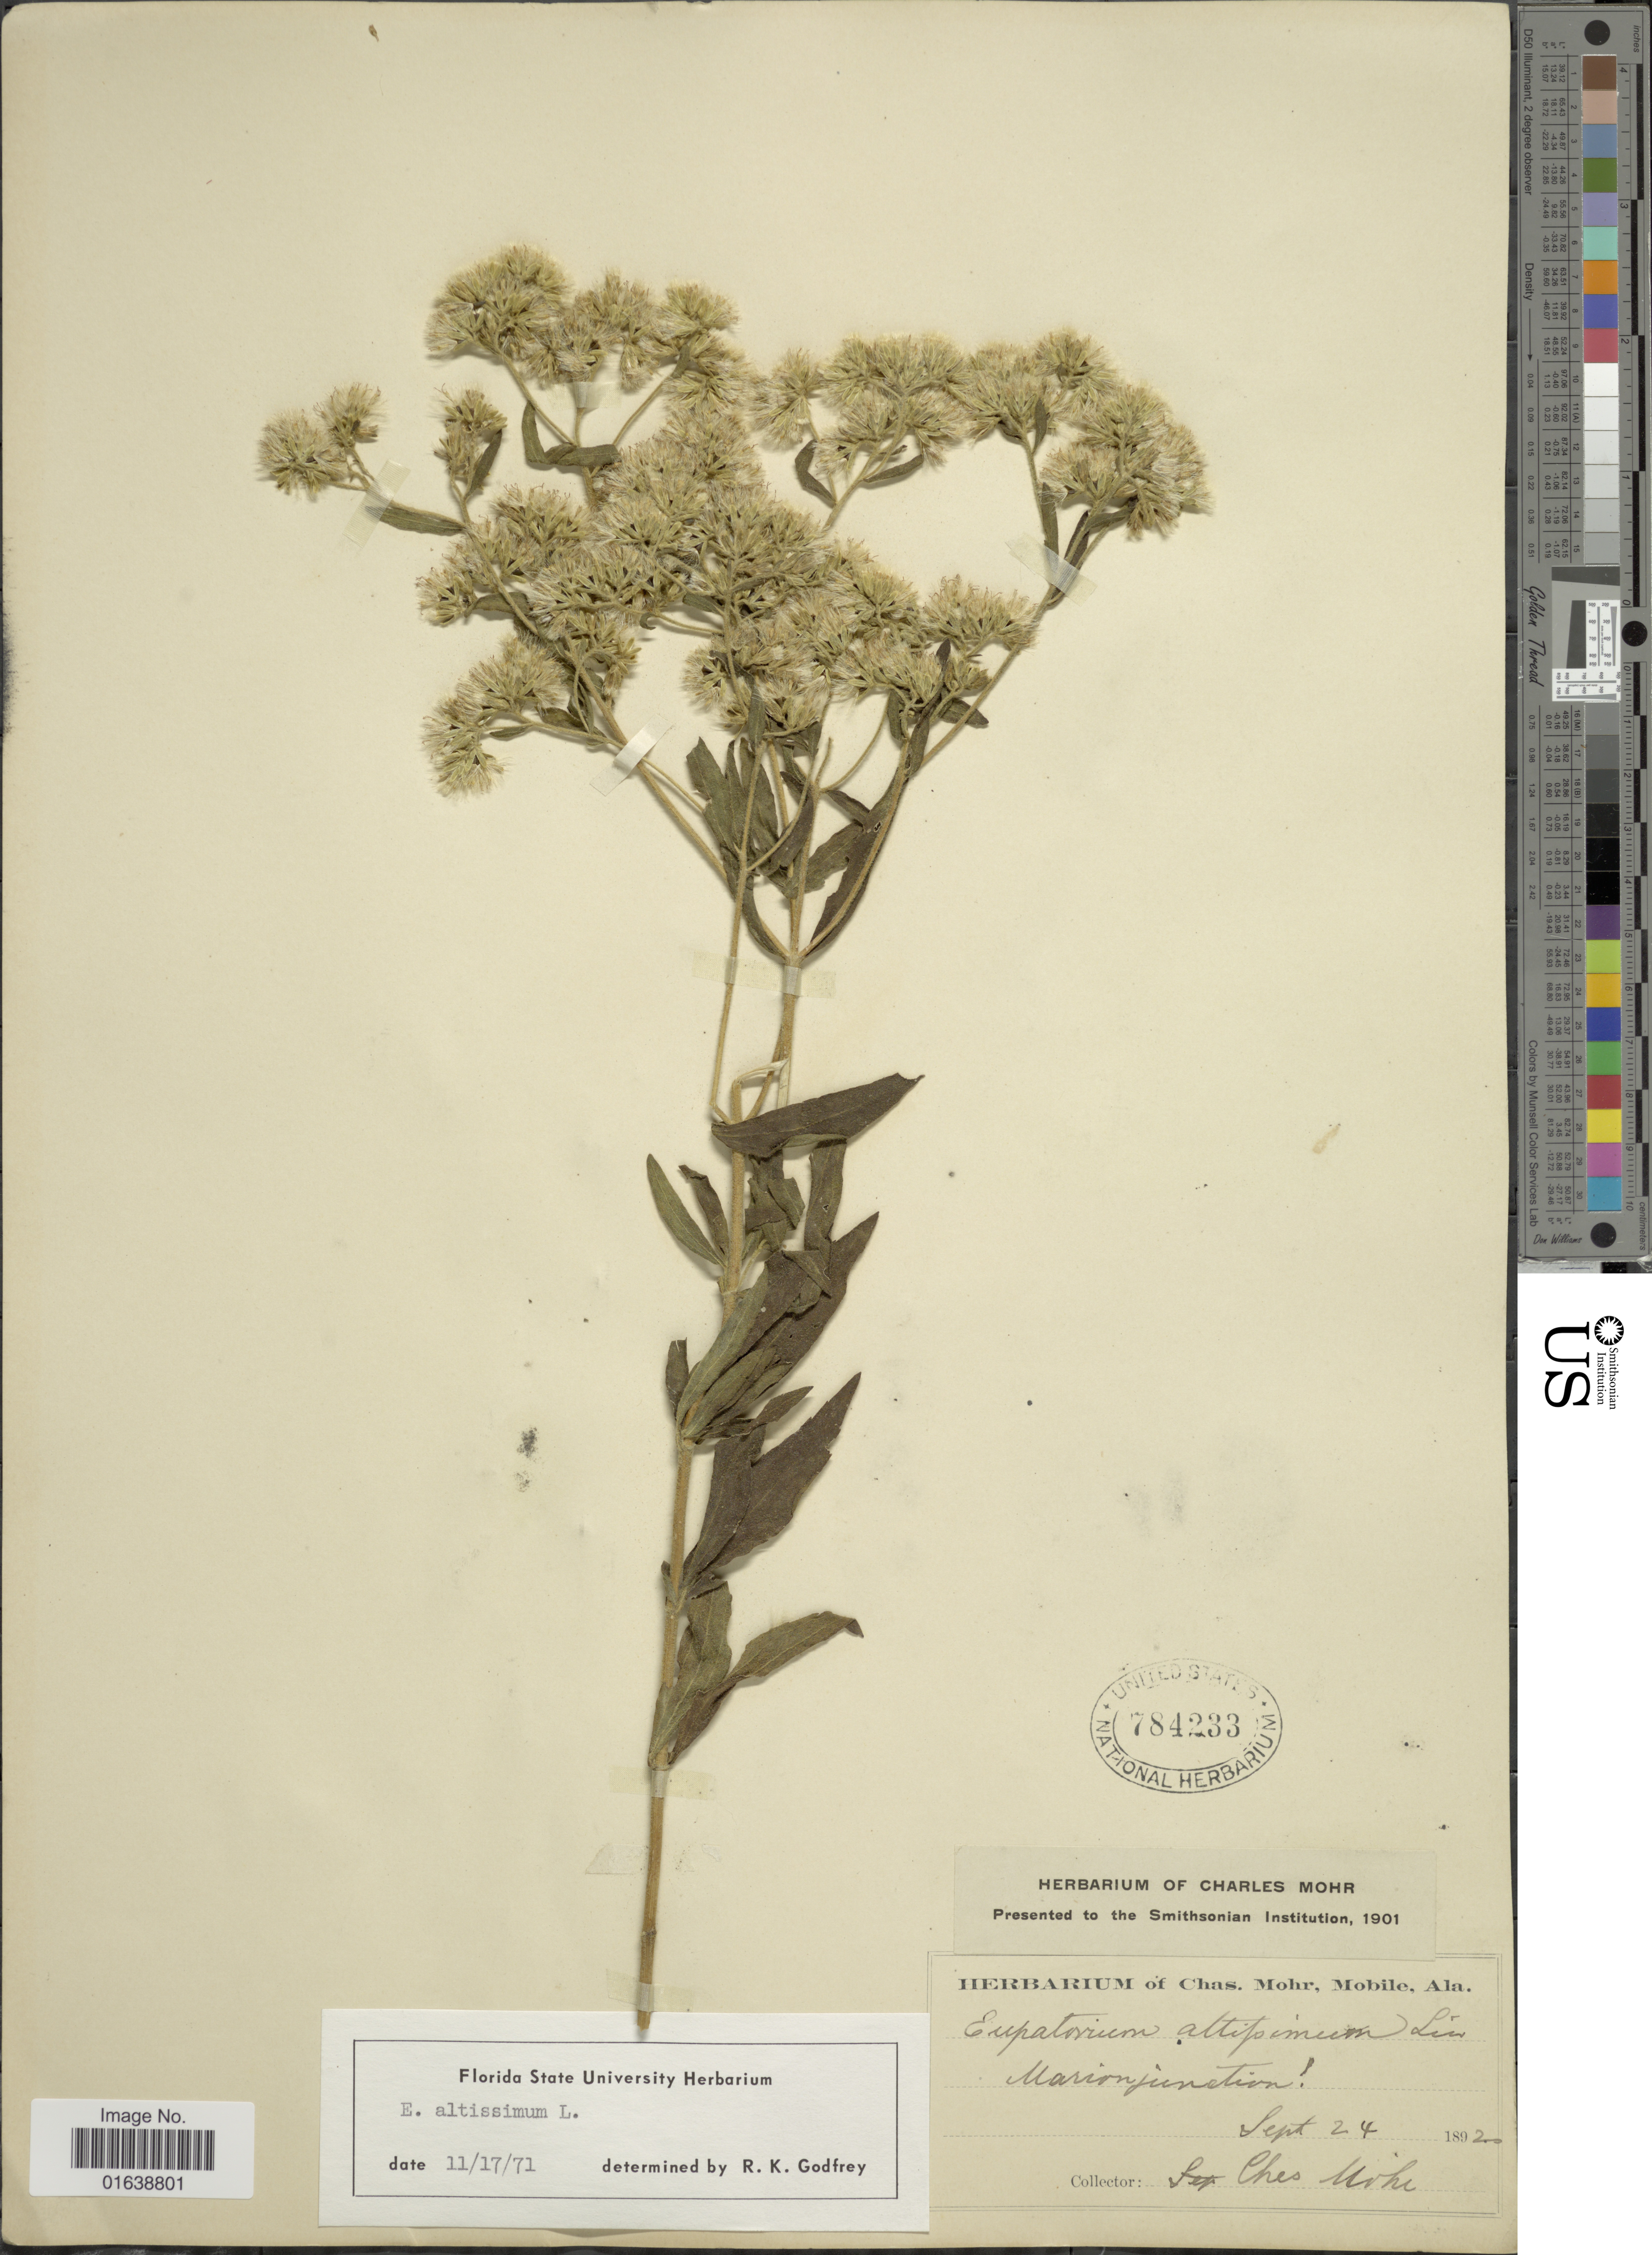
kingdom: Plantae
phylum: Tracheophyta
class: Magnoliopsida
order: Asterales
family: Asteraceae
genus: Eupatorium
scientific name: Eupatorium altissimum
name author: L.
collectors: Mohr, C. T. (herbarium)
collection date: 1892-09-24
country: United States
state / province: Alabama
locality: Mobile, Marion junction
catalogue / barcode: US 784233